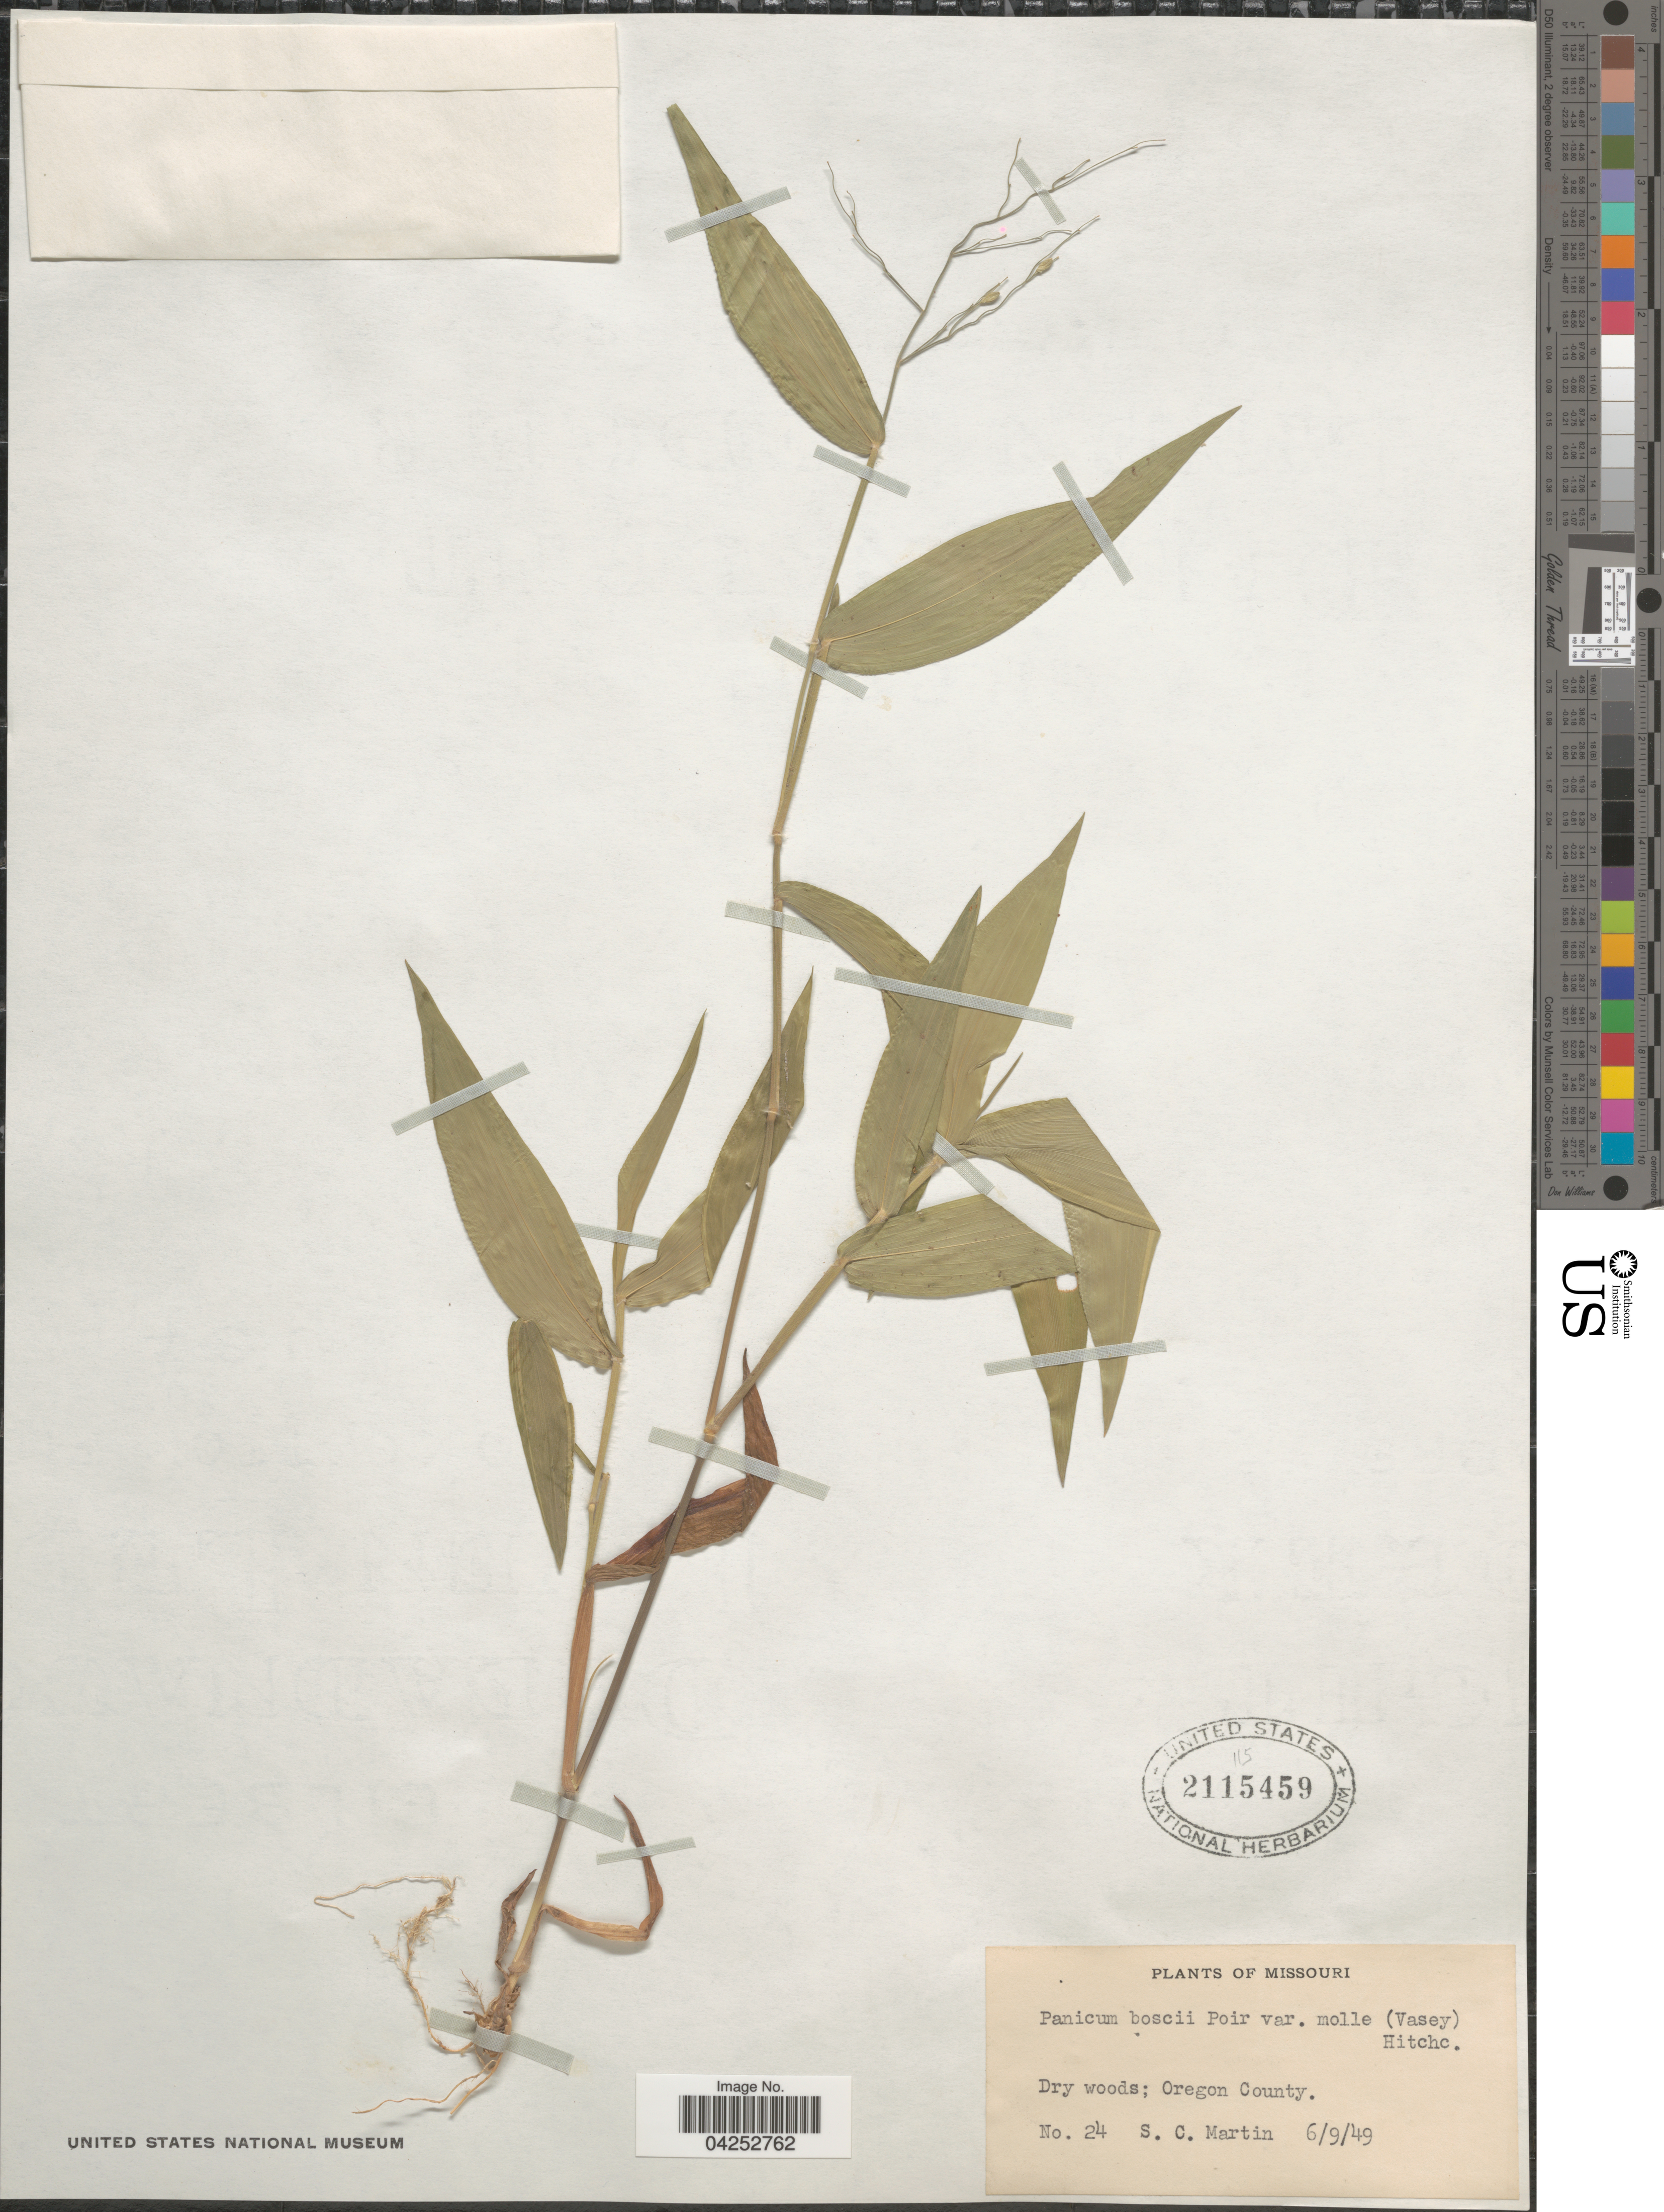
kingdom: Plantae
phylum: Tracheophyta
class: Liliopsida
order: Poales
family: Poaceae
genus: Dichanthelium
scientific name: Dichanthelium boscii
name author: (Poir.) Gould & C.A. Clark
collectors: S. C. Martin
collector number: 24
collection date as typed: Transcribed d/m/y: 9/6/49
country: United States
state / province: Missouri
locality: Dry woods; Oregon County.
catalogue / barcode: US 2115459